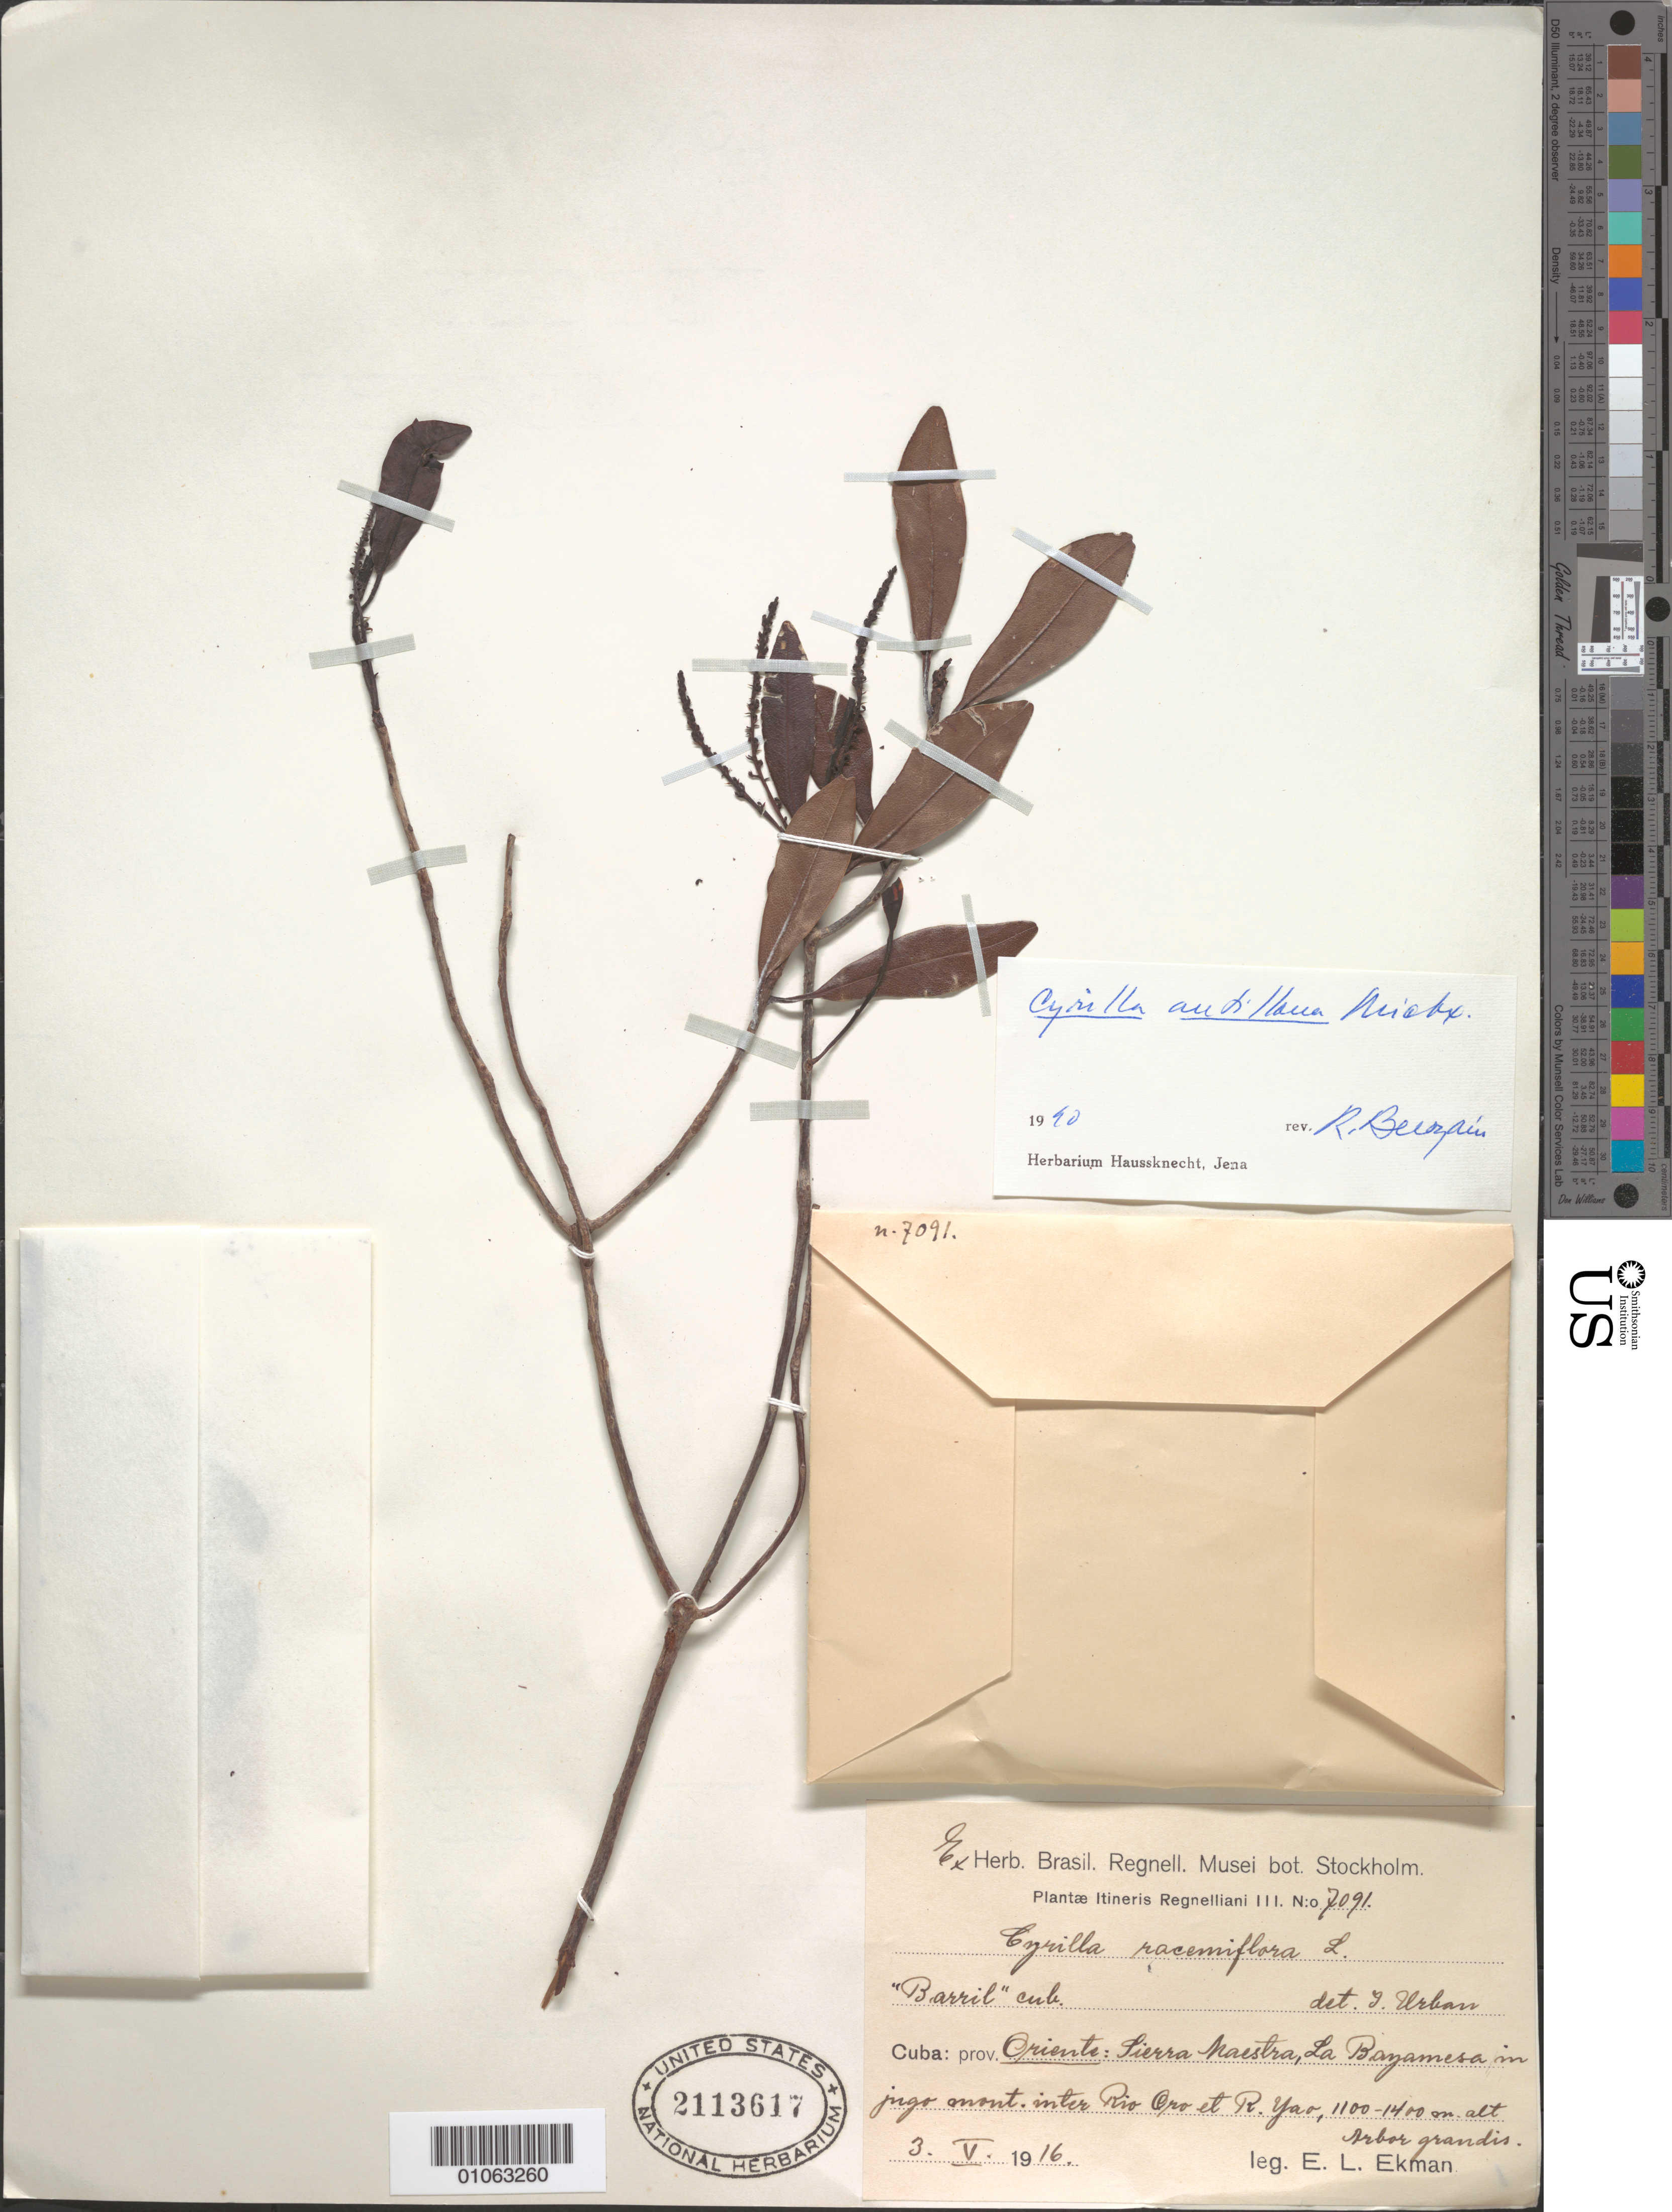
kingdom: Plantae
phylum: Tracheophyta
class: Magnoliopsida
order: Ericales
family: Cyrillaceae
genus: Cyrilla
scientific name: Cyrilla antillana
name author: Michx.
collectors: E. L. Ekman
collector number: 7091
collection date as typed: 03 May 1916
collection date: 1916-05-03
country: Cuba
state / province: Oriente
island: Cuba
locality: Sierra Maestra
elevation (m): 1100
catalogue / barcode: US 2113617